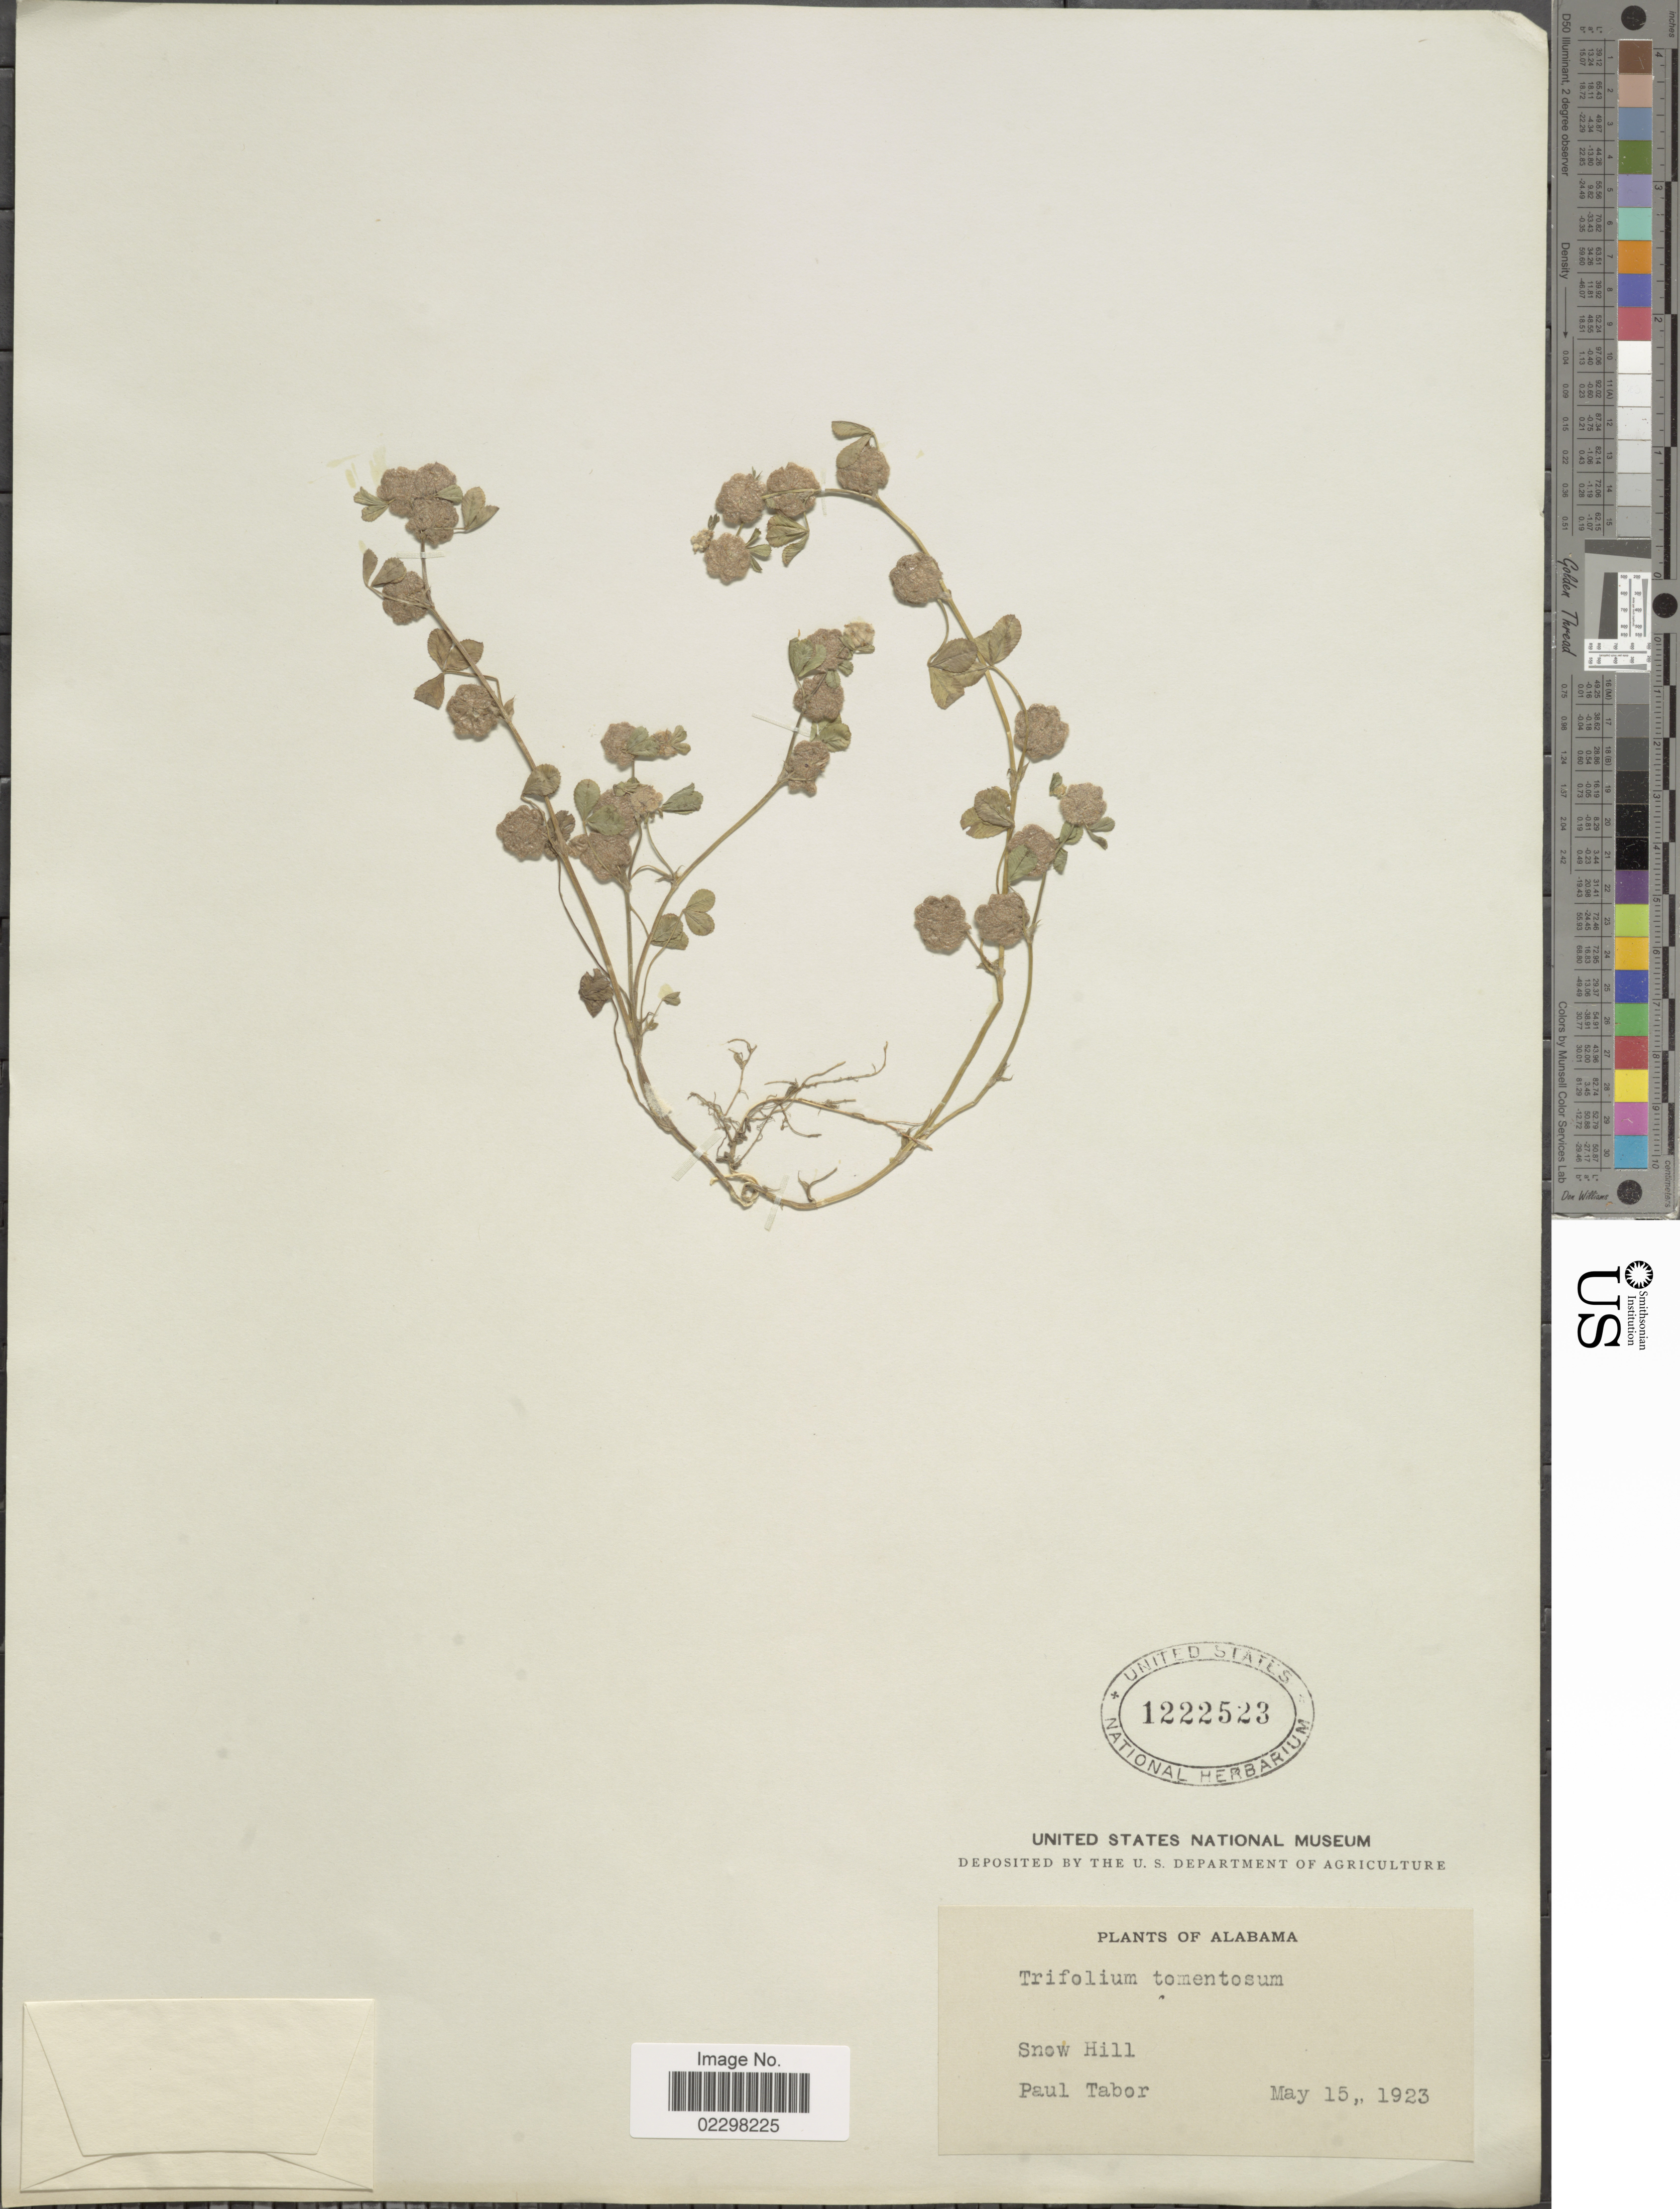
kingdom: Plantae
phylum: Tracheophyta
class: Magnoliopsida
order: Fabales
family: Fabaceae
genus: Trifolium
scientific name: Trifolium tomentosum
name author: L.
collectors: P. Tabor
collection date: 1923-05-15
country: United States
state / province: Alabama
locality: Snow Hill.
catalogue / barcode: US 1222523